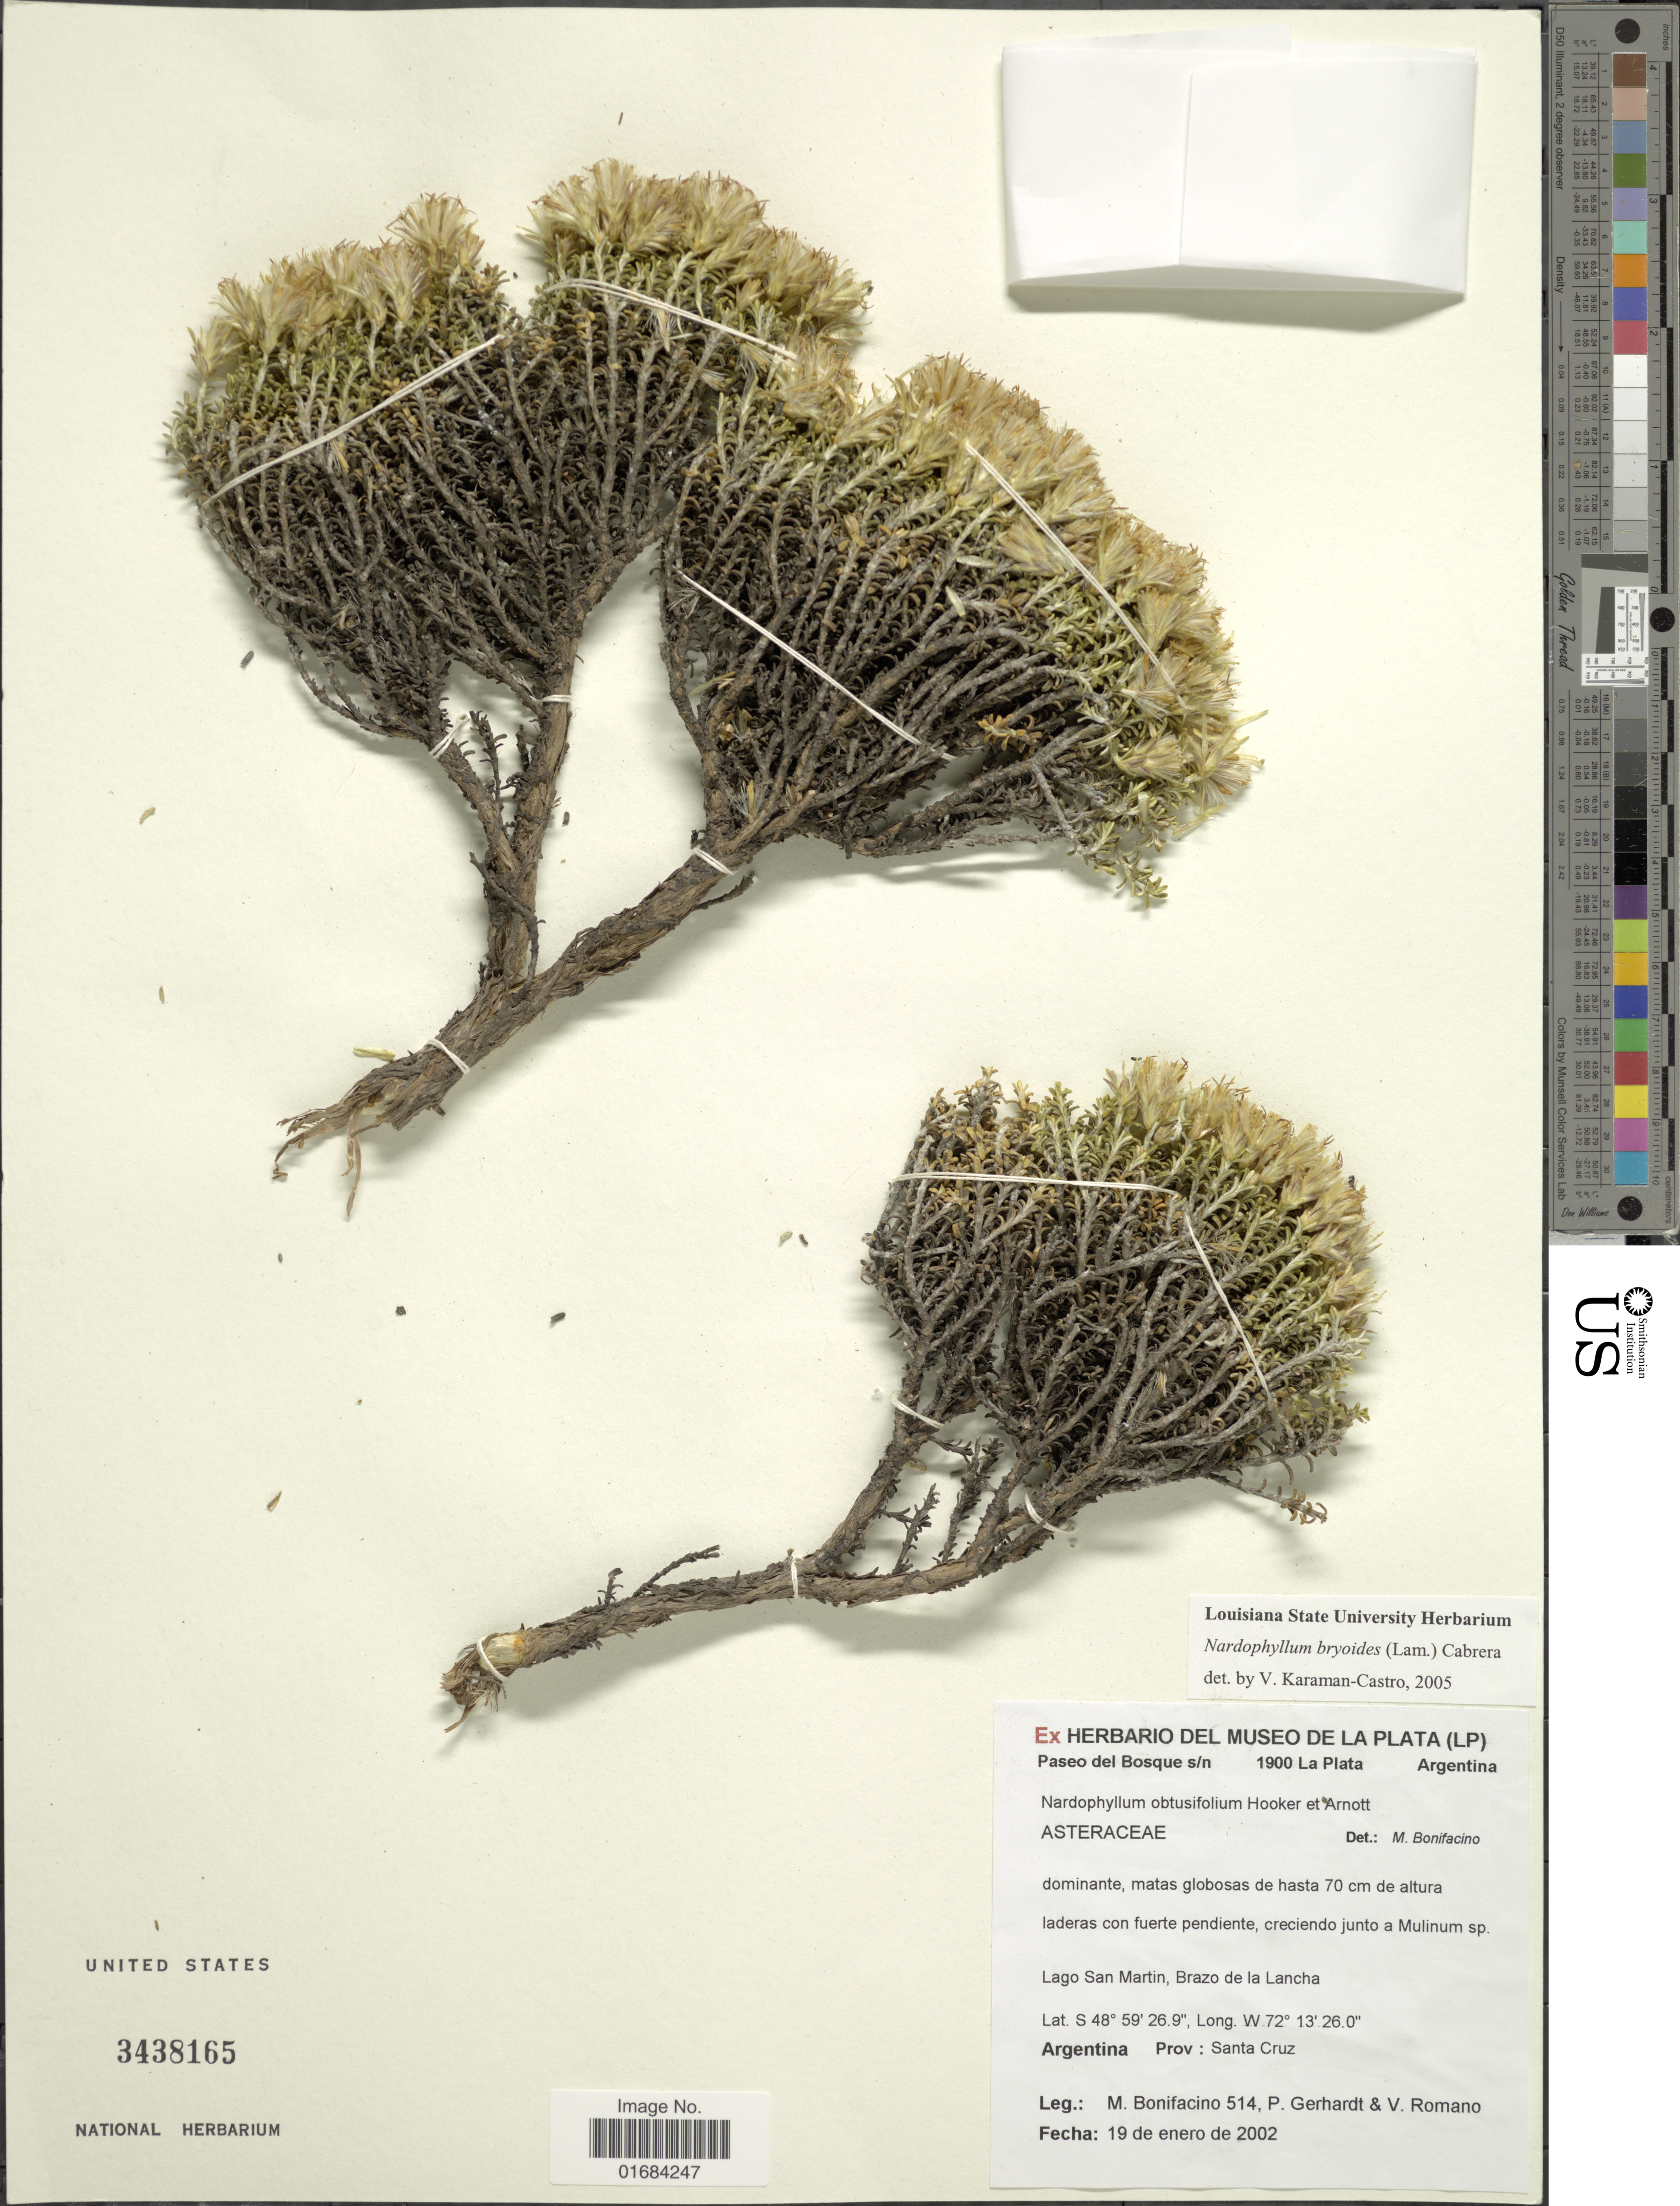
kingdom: Plantae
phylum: Tracheophyta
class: Magnoliopsida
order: Asterales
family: Asteraceae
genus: Nardophyllum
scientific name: Nardophyllum bryoides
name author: (Lam.) Cabrera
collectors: M. Bonifacino, P. Gerhardt & V. Romano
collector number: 0514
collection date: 2002-01-19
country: Argentina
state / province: Santa Cruz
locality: Lago San Martin, Brazo de la Lancha.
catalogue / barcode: US 3438165